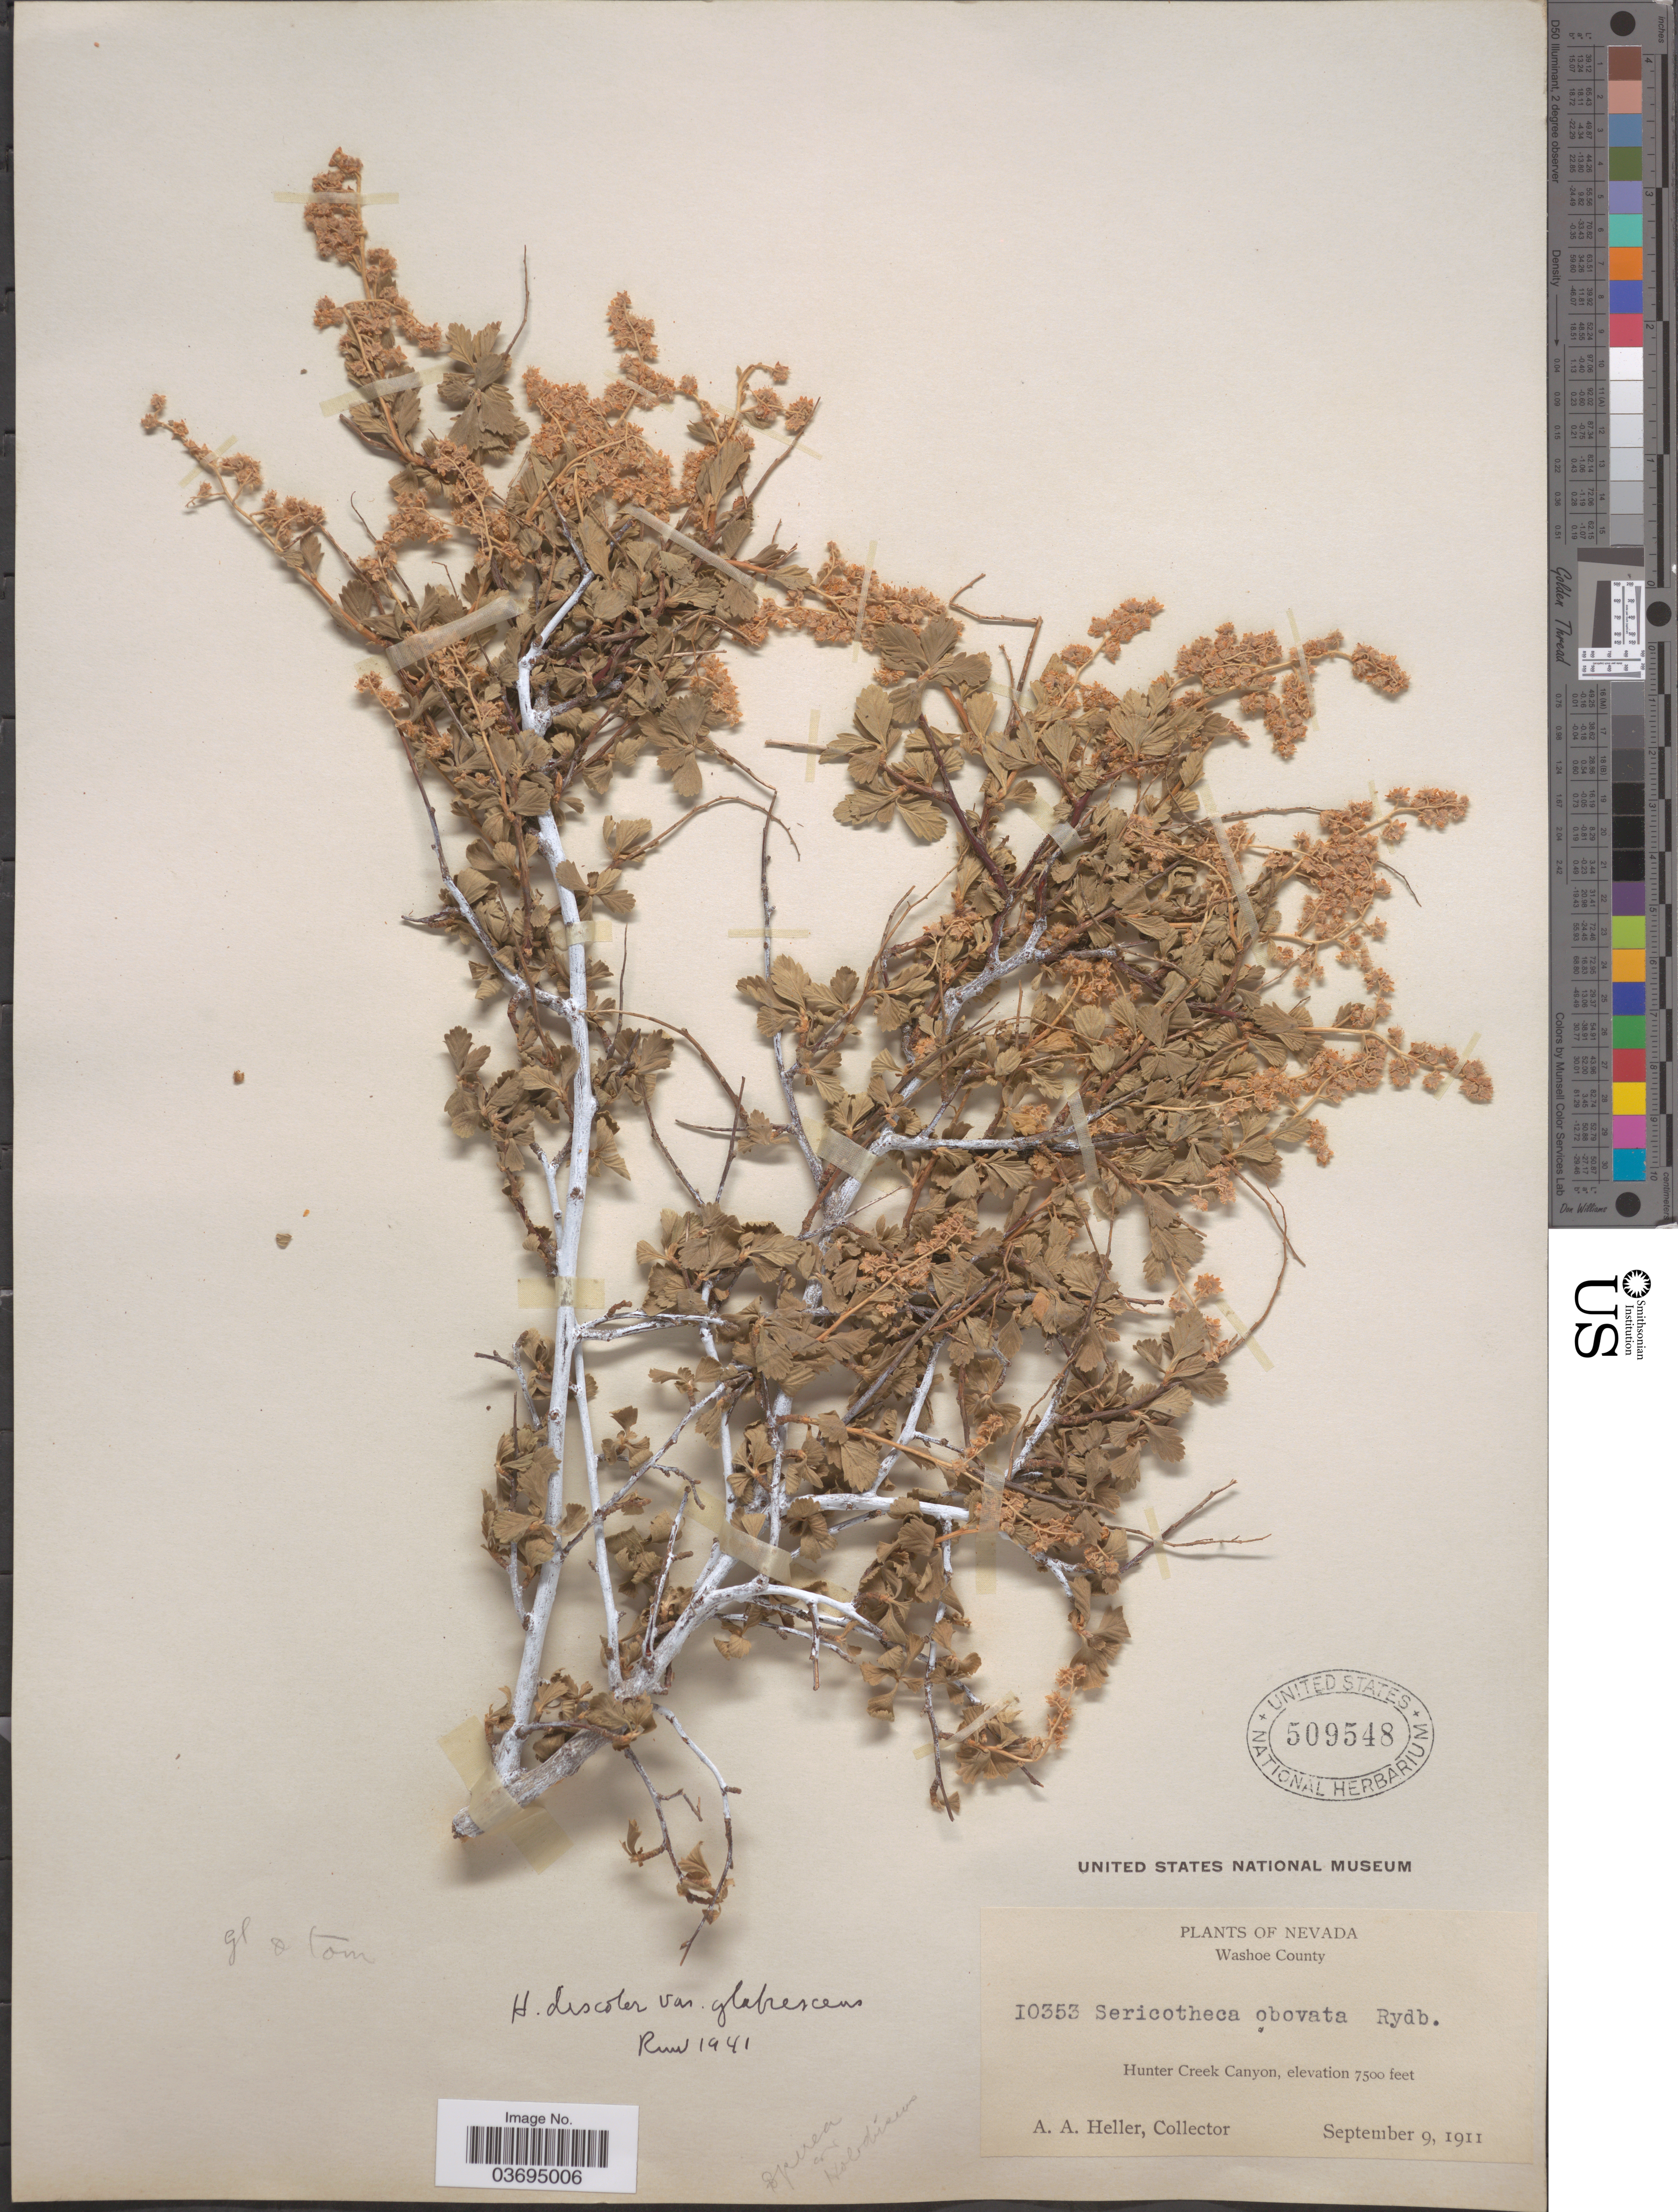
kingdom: Plantae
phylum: Tracheophyta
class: Magnoliopsida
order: Rosales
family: Rosaceae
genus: Holodiscus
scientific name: Holodiscus discolor var. glabrescens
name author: (Greenm.) Jeps.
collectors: A. A. Heller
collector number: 10353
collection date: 1911-09-09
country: United States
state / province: Nevada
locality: Washoe County. Hunter Creek Canyon.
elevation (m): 2286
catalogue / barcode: US 509548